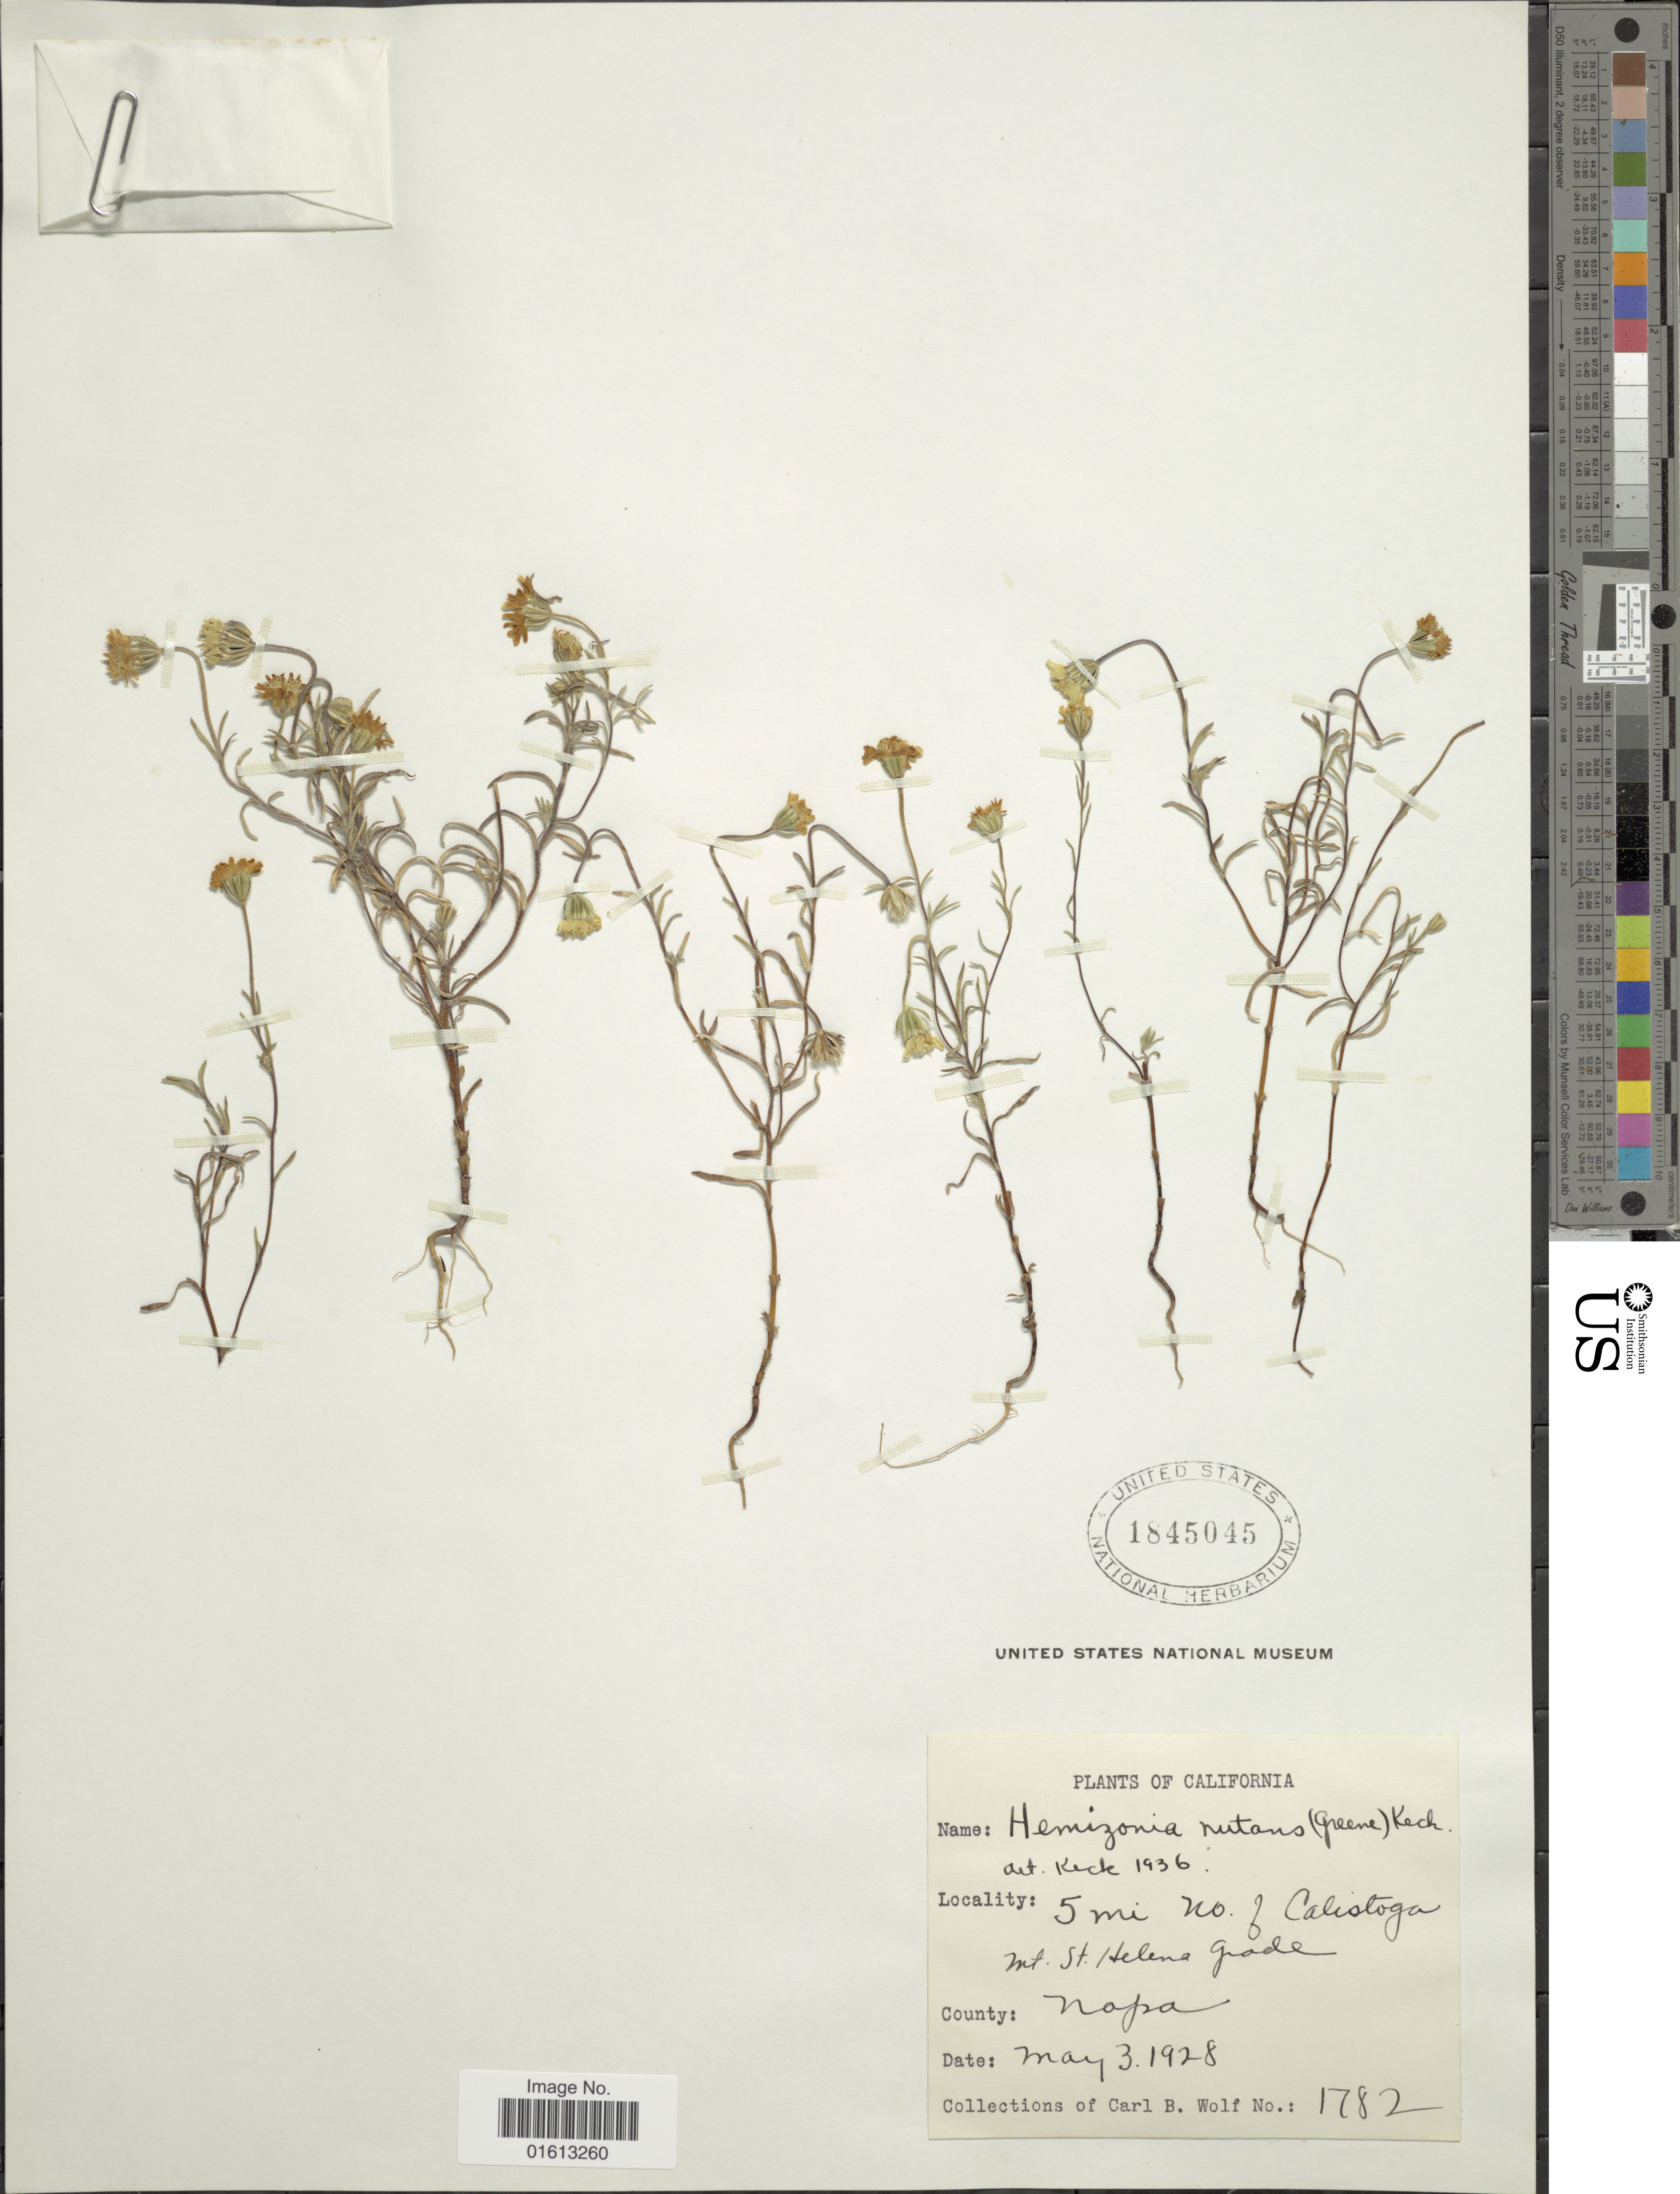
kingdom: Plantae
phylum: Tracheophyta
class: Magnoliopsida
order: Asterales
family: Asteraceae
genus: Hemizonia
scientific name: Hemizonia nutans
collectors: C. B. Wolf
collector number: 1782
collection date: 1928-05-03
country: United States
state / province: California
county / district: Napa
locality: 5 mi no. of Caltoga, mt. St. Helena Grade, County: Napa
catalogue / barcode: US 1845045